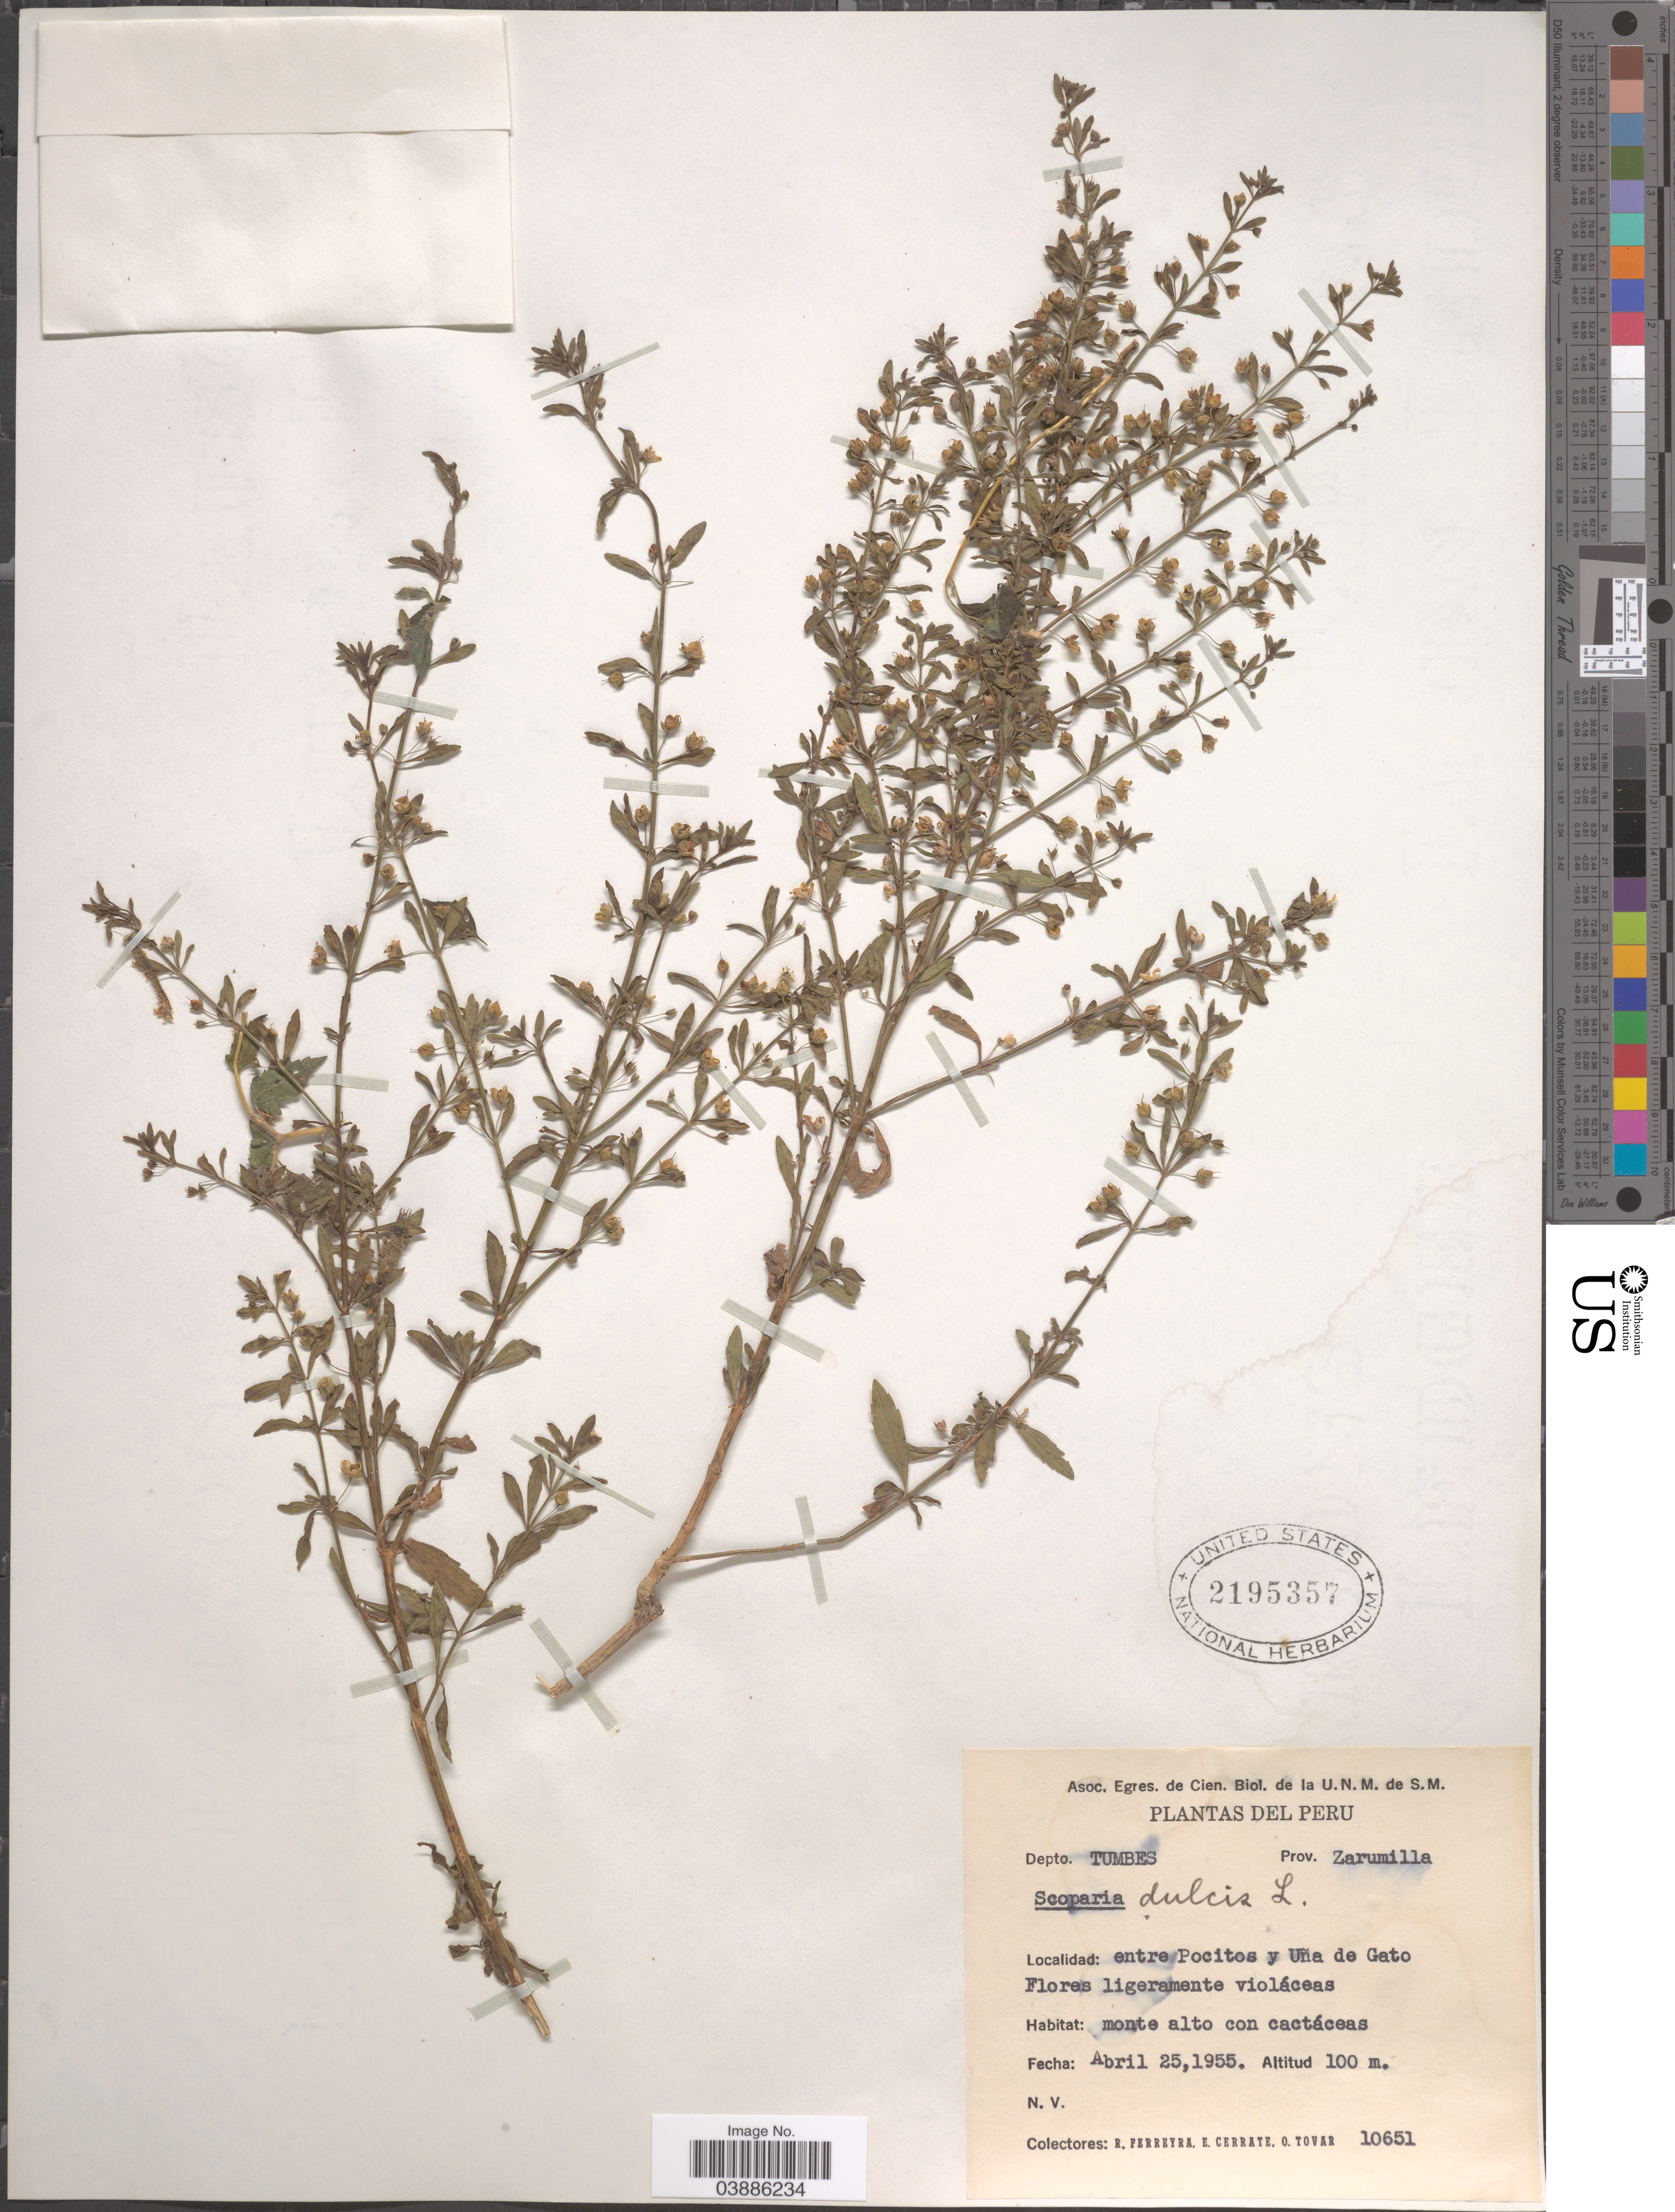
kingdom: Plantae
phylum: Tracheophyta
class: Magnoliopsida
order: Lamiales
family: Plantaginaceae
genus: Scoparia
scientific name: Scoparia dulcis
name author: L.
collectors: R. A. Ferreyra, E. Cerrate & Ó. Tovar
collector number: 10651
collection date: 1955-04-25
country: Peru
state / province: Tumbes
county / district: Zarumilla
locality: Depto. Tumbes. Prov. Zarumilla. Entre Pocitos y Uña de Gato.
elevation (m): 100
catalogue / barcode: US 2195357